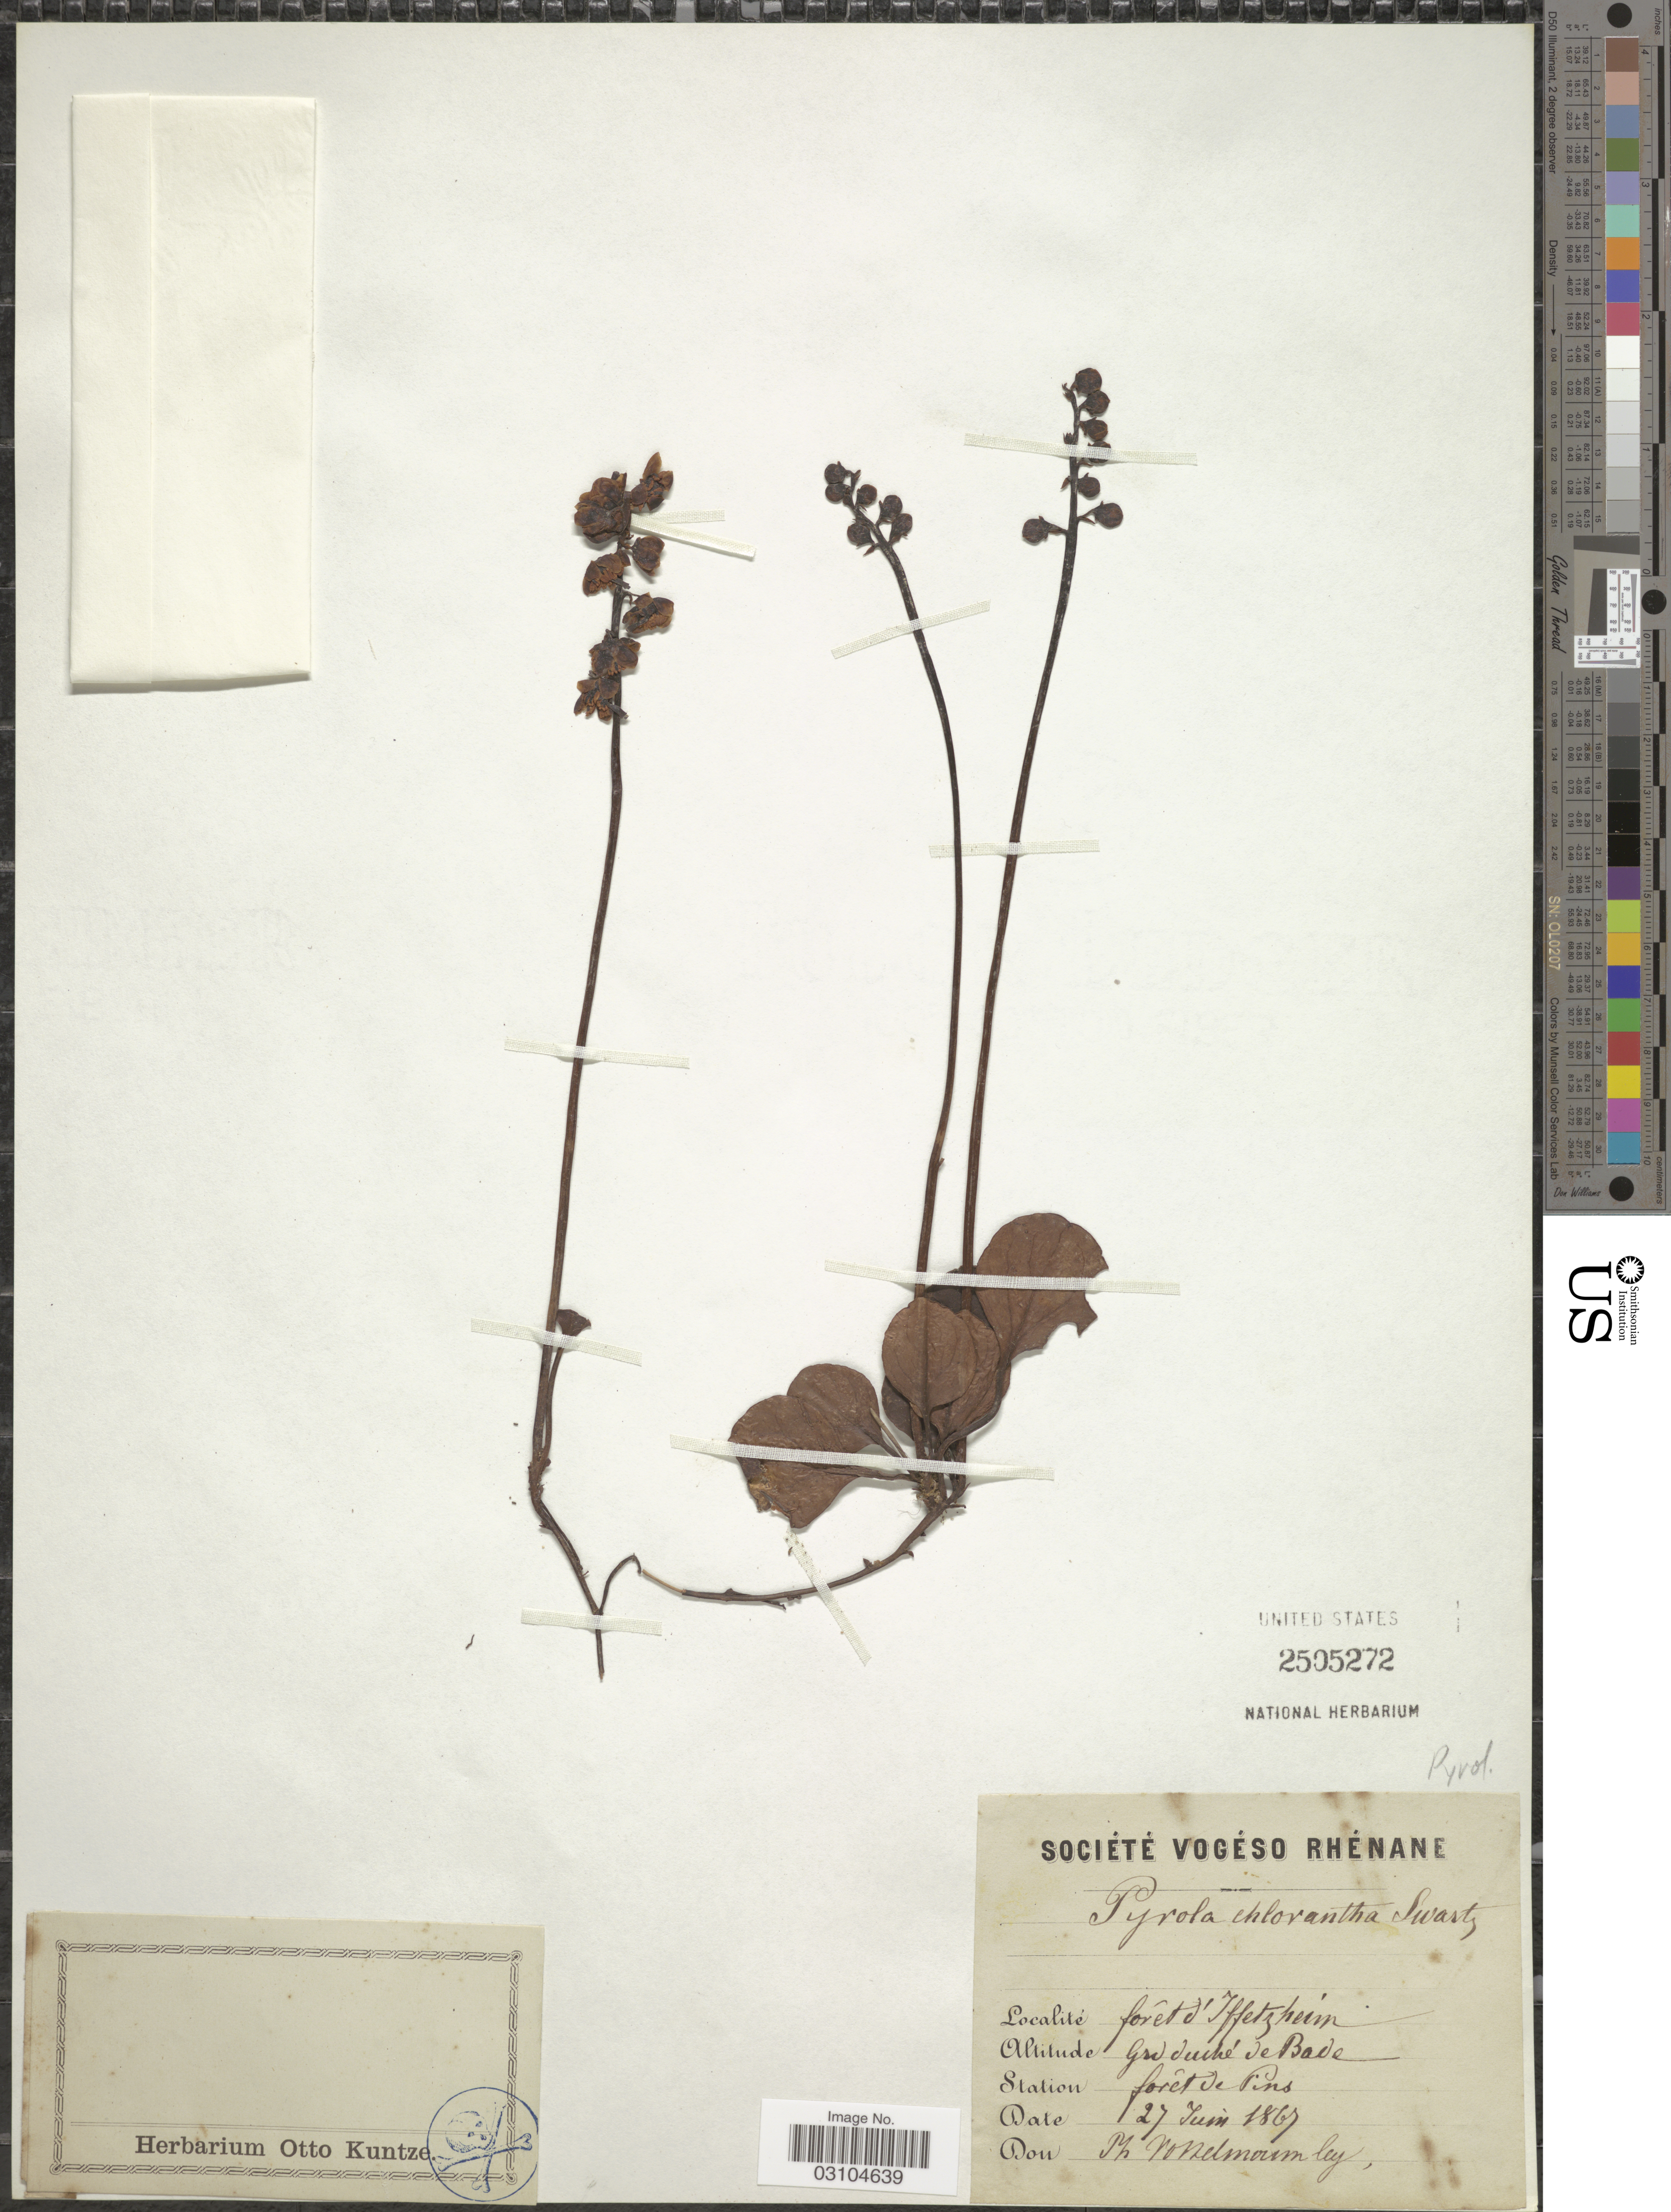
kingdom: Plantae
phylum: Tracheophyta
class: Magnoliopsida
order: Ericales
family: Ericaceae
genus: Pyrola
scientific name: Pyrola chlorantha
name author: Schweigg.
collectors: P. Vosselmann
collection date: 1867-06-27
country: Germany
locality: Forêt d'Iffetzheim. Grd duché de Bade. Forêt de Pins.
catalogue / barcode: US 2505272